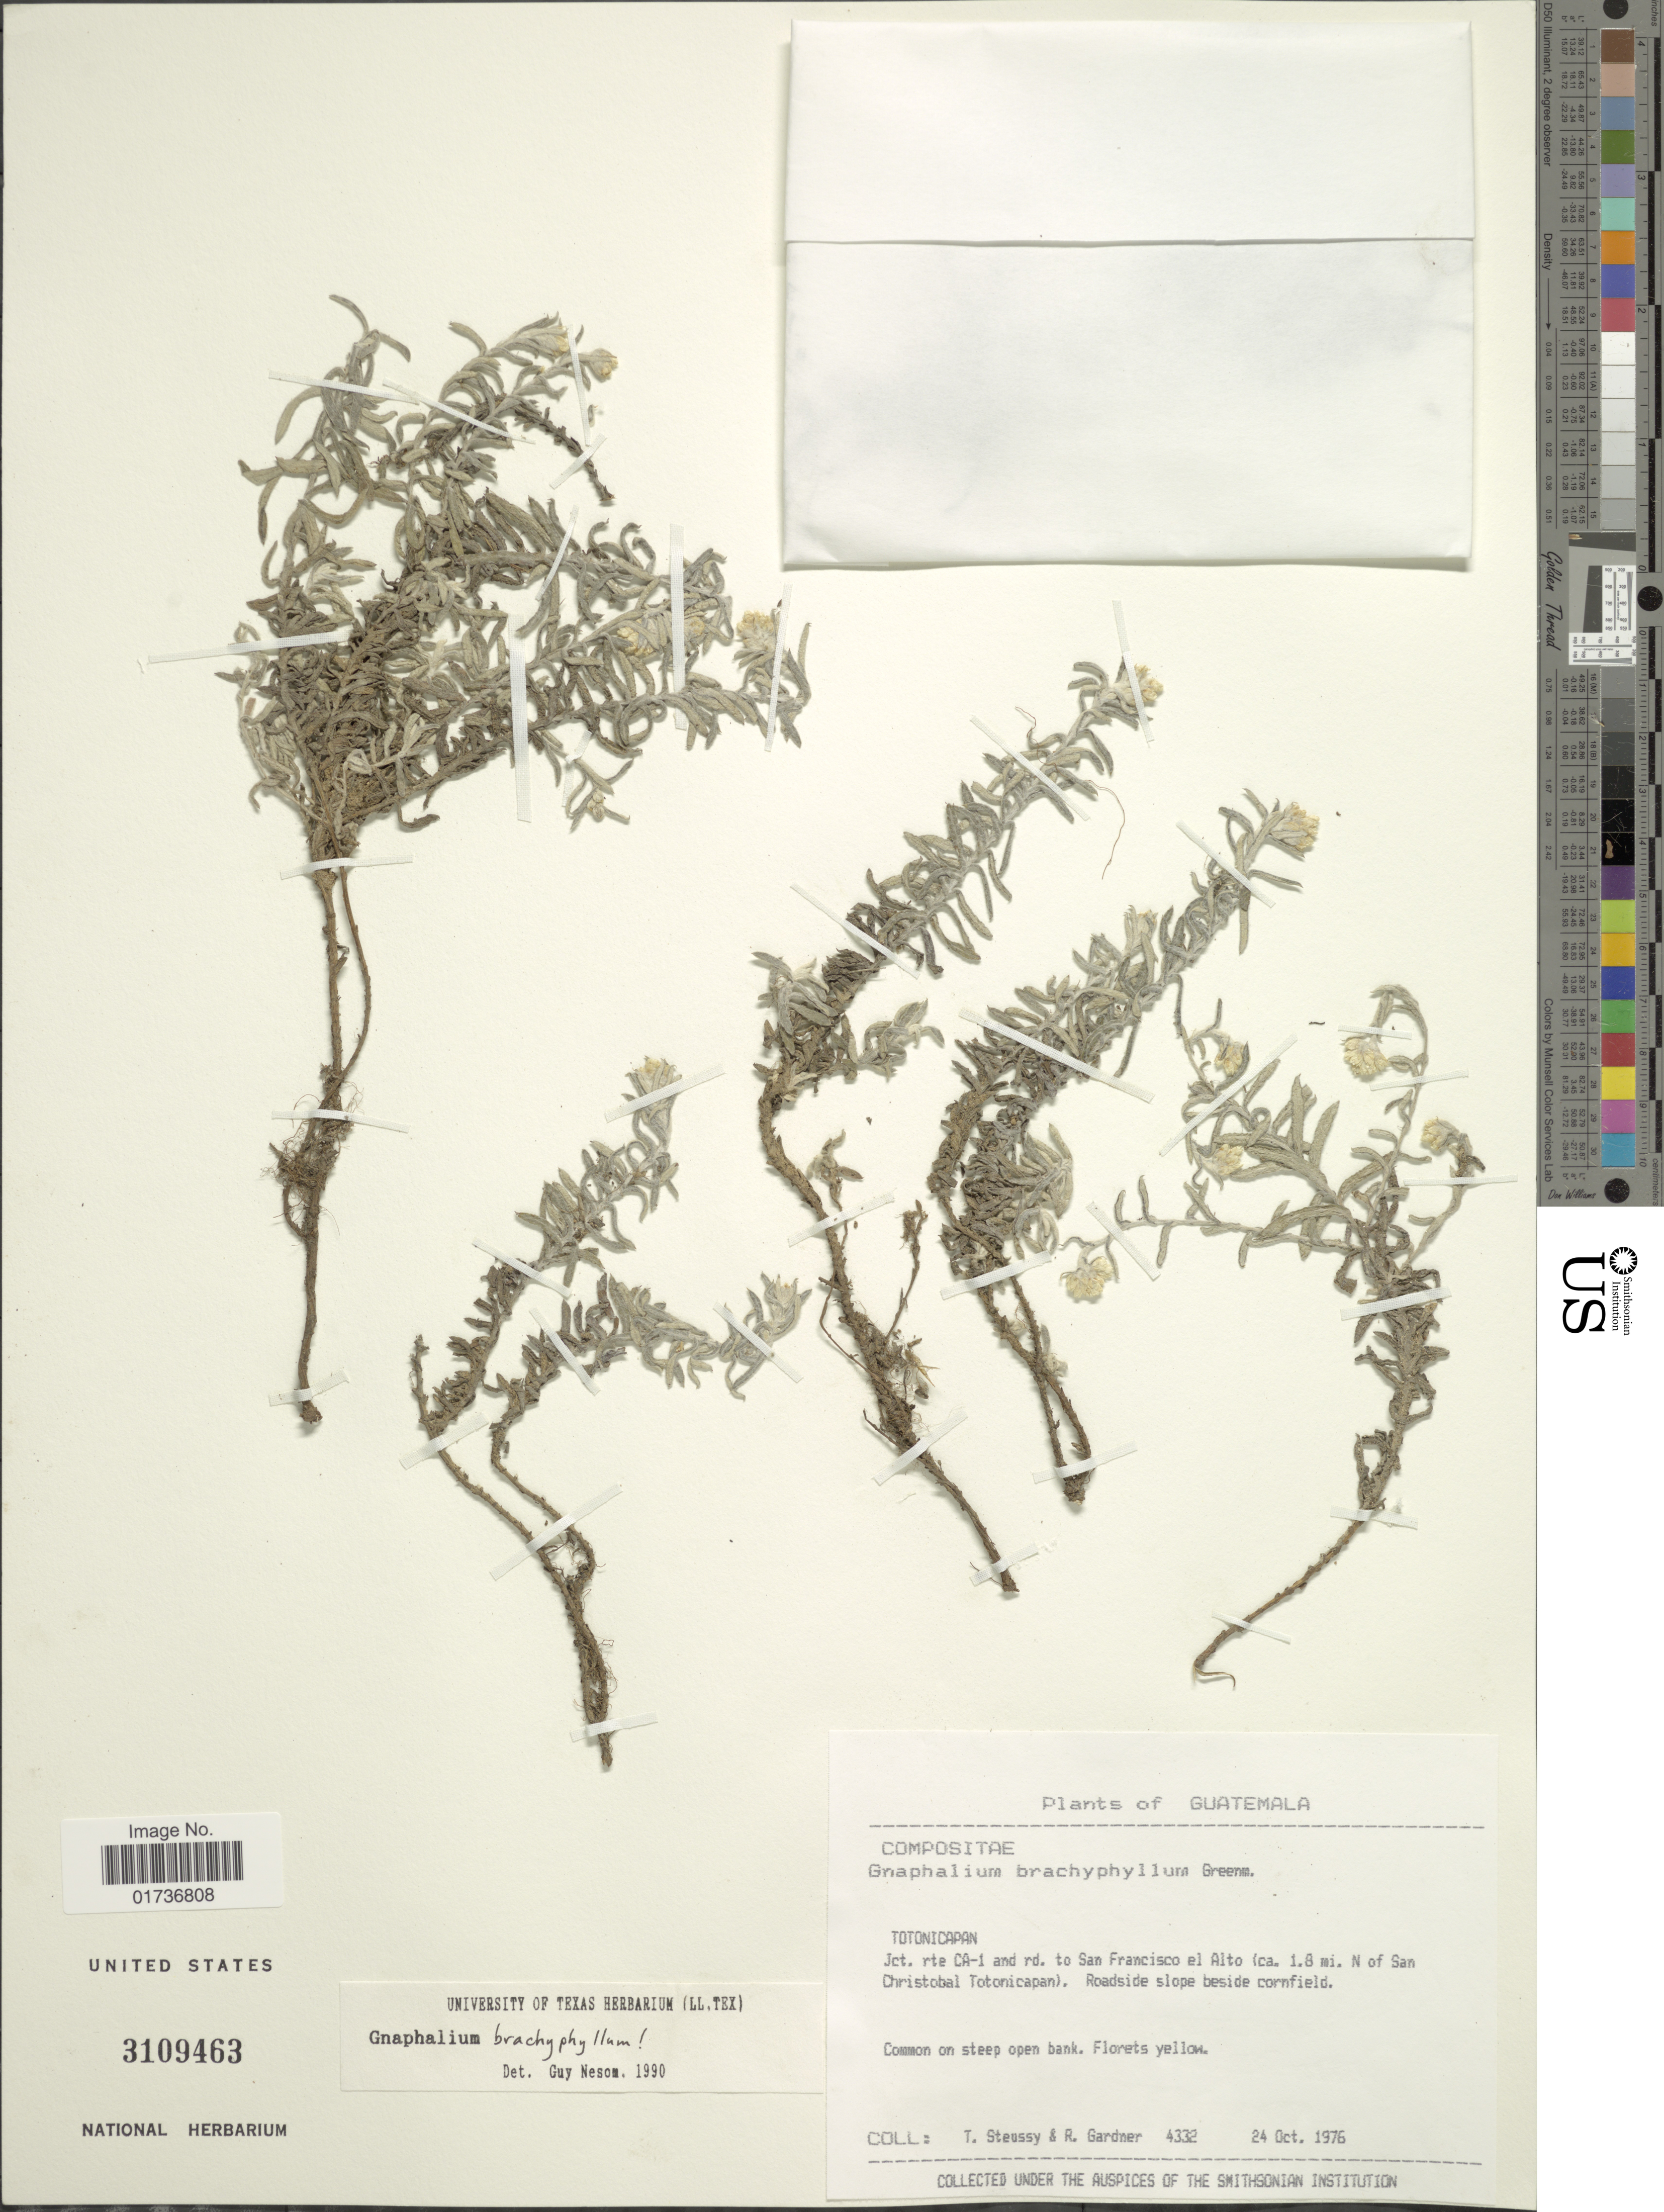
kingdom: Plantae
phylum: Tracheophyta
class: Magnoliopsida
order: Asterales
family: Asteraceae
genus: Gnaphalium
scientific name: Gnaphalium brachyphyllum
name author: Greenm.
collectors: T. Steussy & R. C. Gardner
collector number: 4332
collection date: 1976-10-24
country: Guatemala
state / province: Totonicapan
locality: Jct rte CA-1 and rd to San Francisco el Alto (ca. 1.8 mi N of San Christobal Totonicapan). Roadside slope beside cornfield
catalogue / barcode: US 3109463